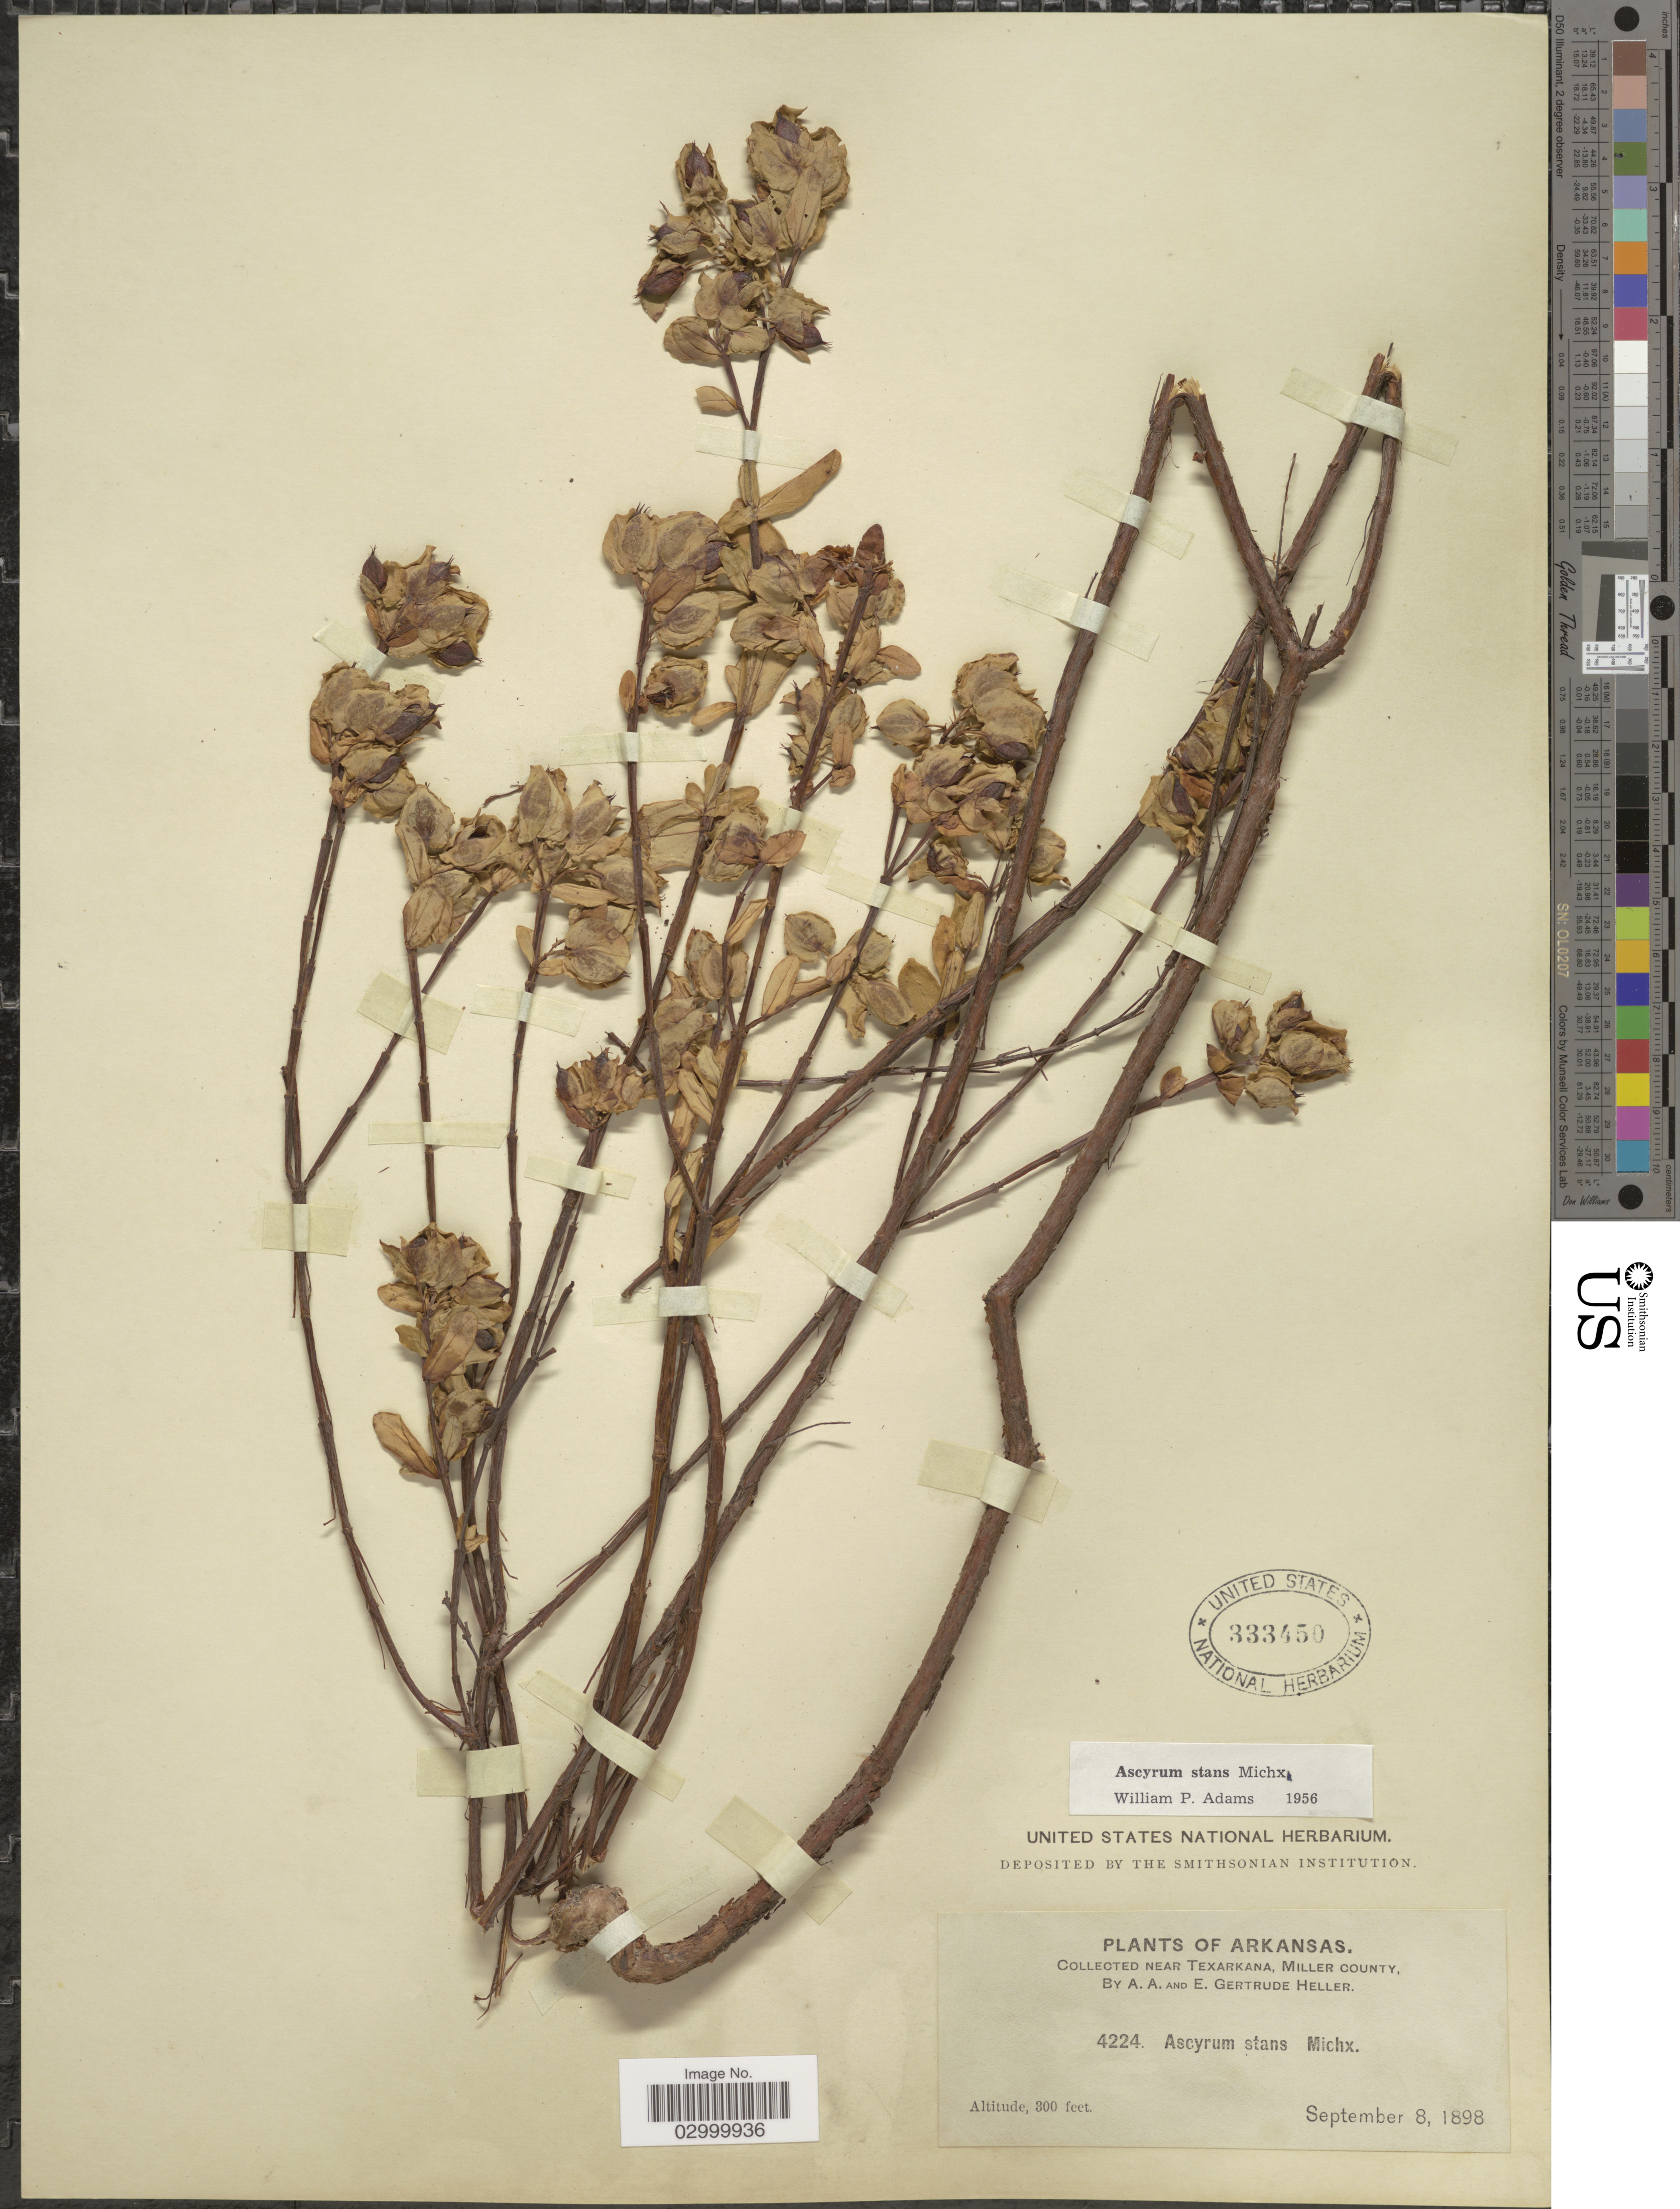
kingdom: Plantae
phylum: Tracheophyta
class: Magnoliopsida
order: Malpighiales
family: Hypericaceae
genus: Hypericum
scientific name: Hypericum crux-andreae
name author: (L.) Crantz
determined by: Strong, Mark T., (BOT), Smithsonian Institution - National Museum of Natural History (UNITED STATES)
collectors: A. A. Heller & E. G. Heller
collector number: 4224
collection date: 1898-09-08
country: United States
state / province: Arkansas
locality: Near Texarkana, Miller County.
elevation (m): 91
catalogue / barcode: US 333450